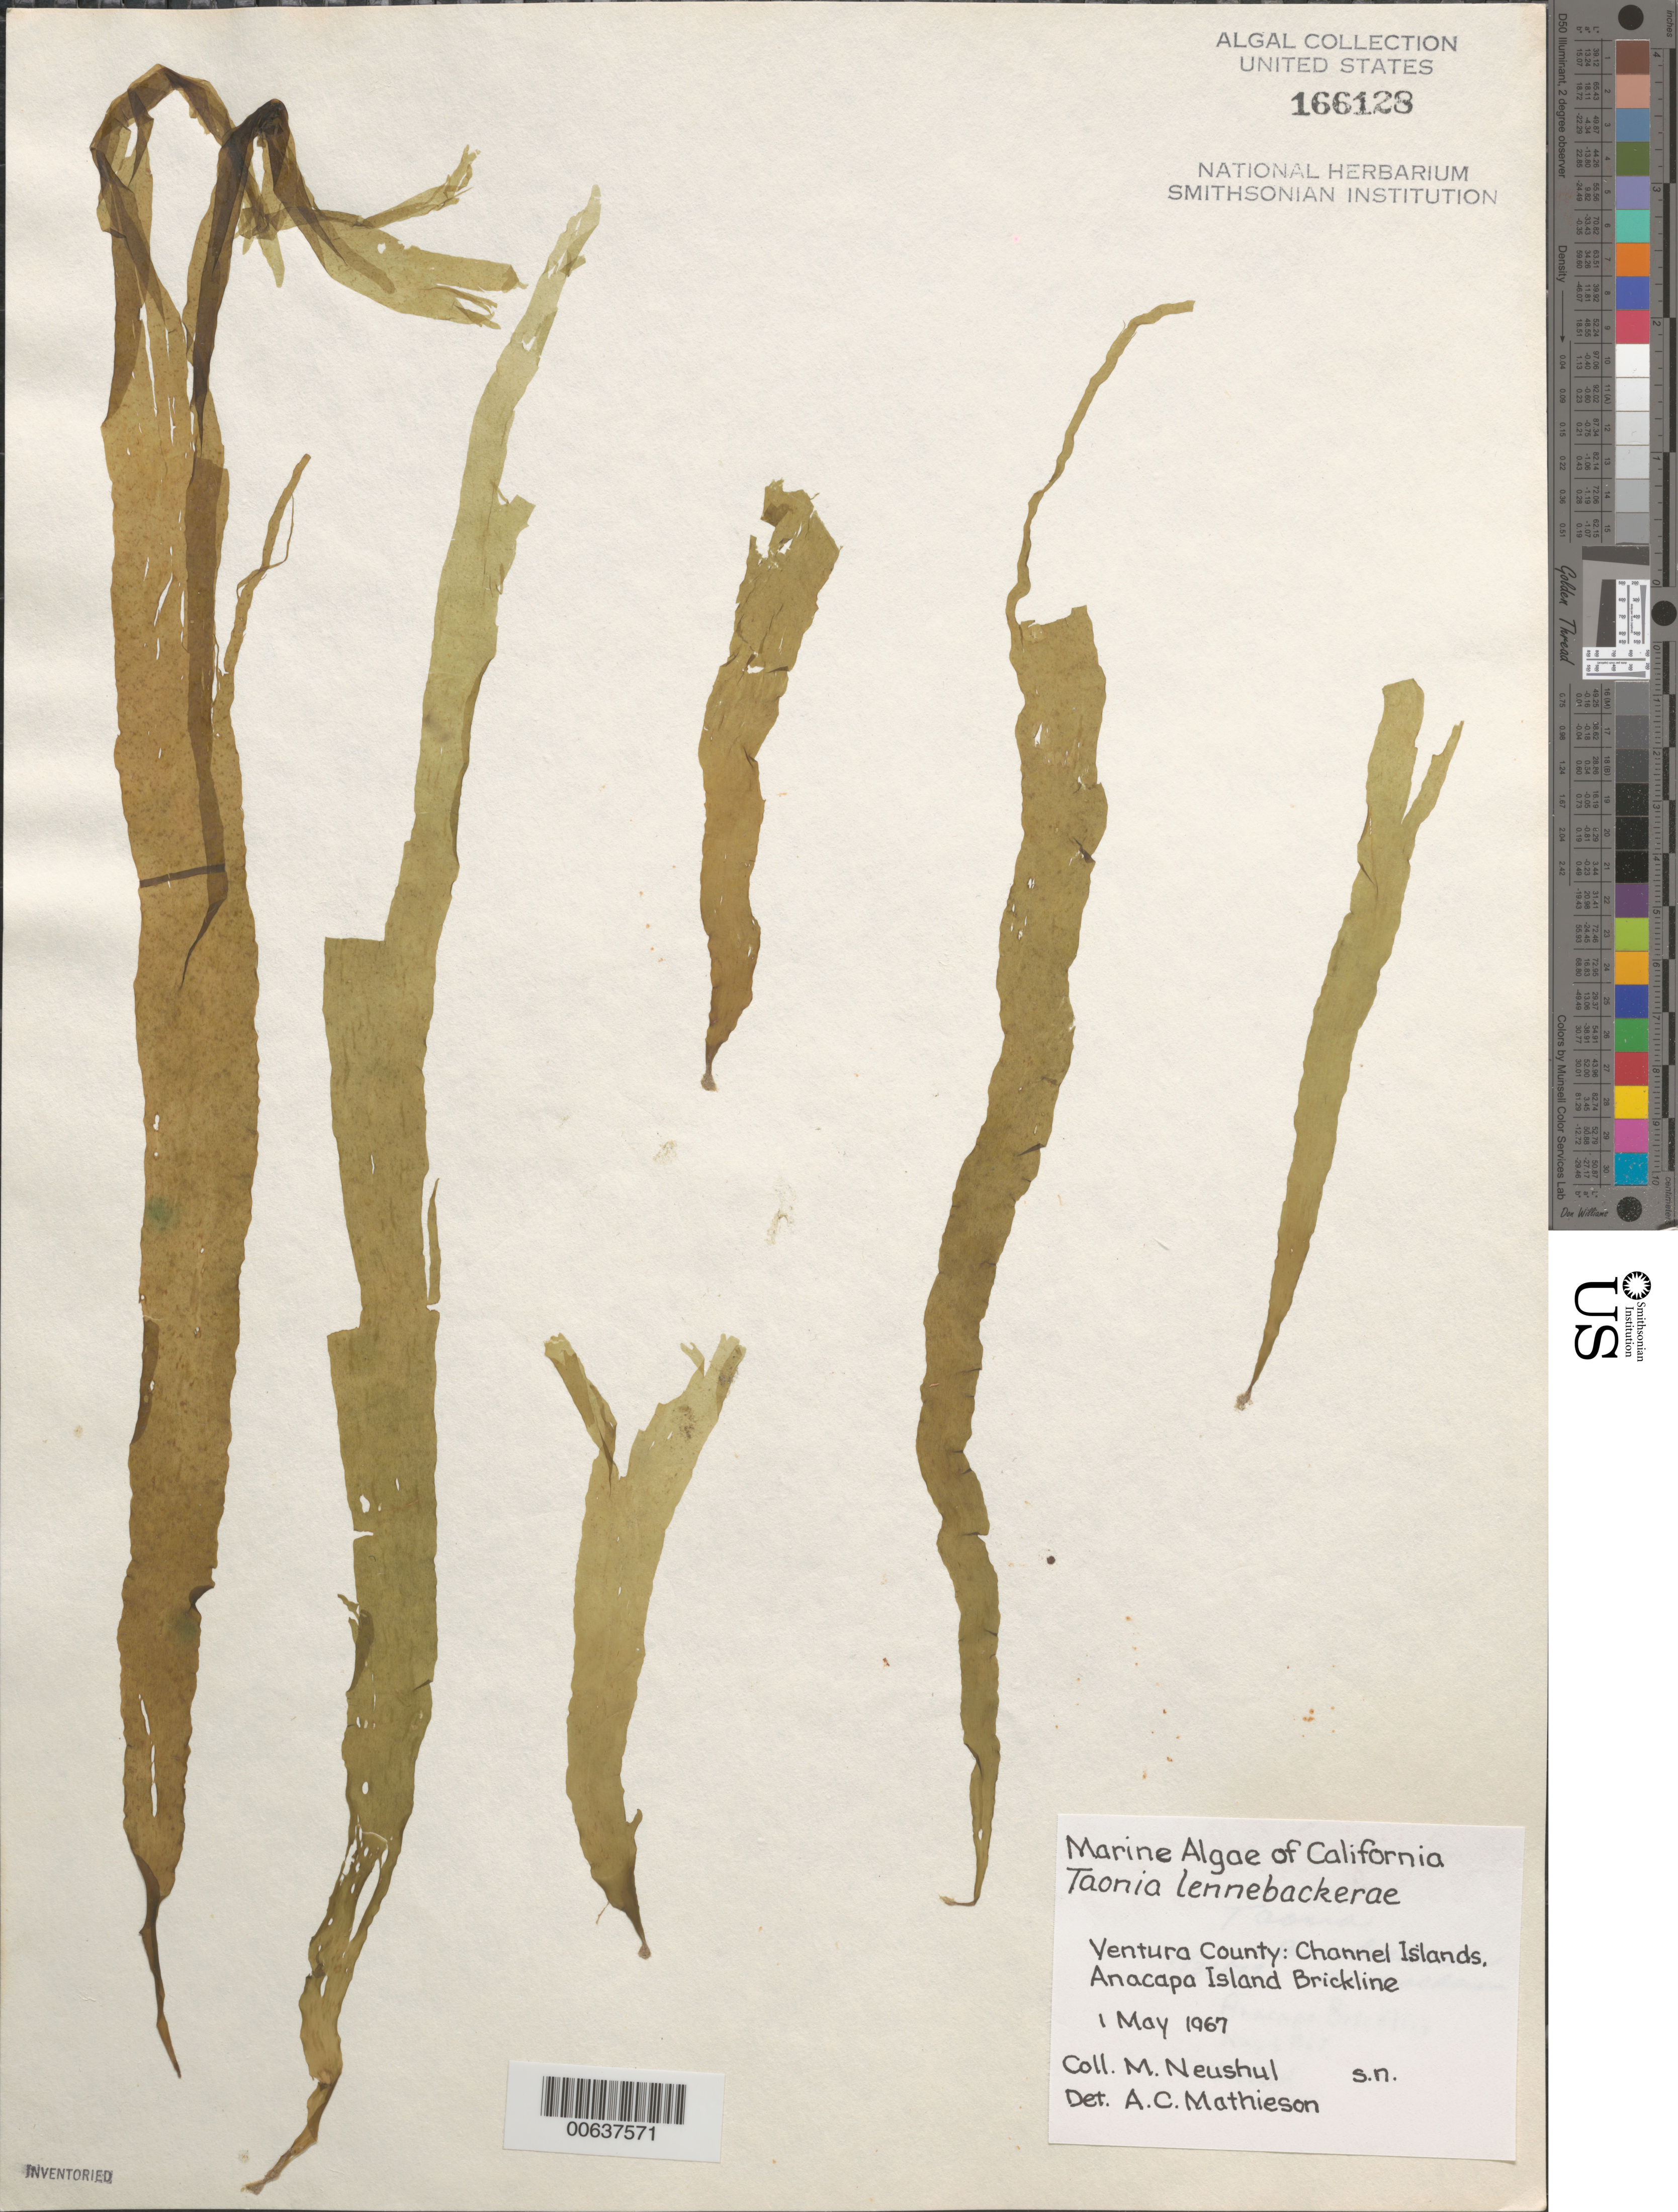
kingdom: Chromista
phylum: Ochrophyta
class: Phaeophyceae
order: Dictyotales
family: Dictyotaceae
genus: Taonia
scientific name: Taonia lennebackerae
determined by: Mathieson, A. C.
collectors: M. Neushul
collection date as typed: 01 May 1967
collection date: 1967-05-01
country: United States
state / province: California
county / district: Ventura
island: Anacapa Island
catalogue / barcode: US 166128